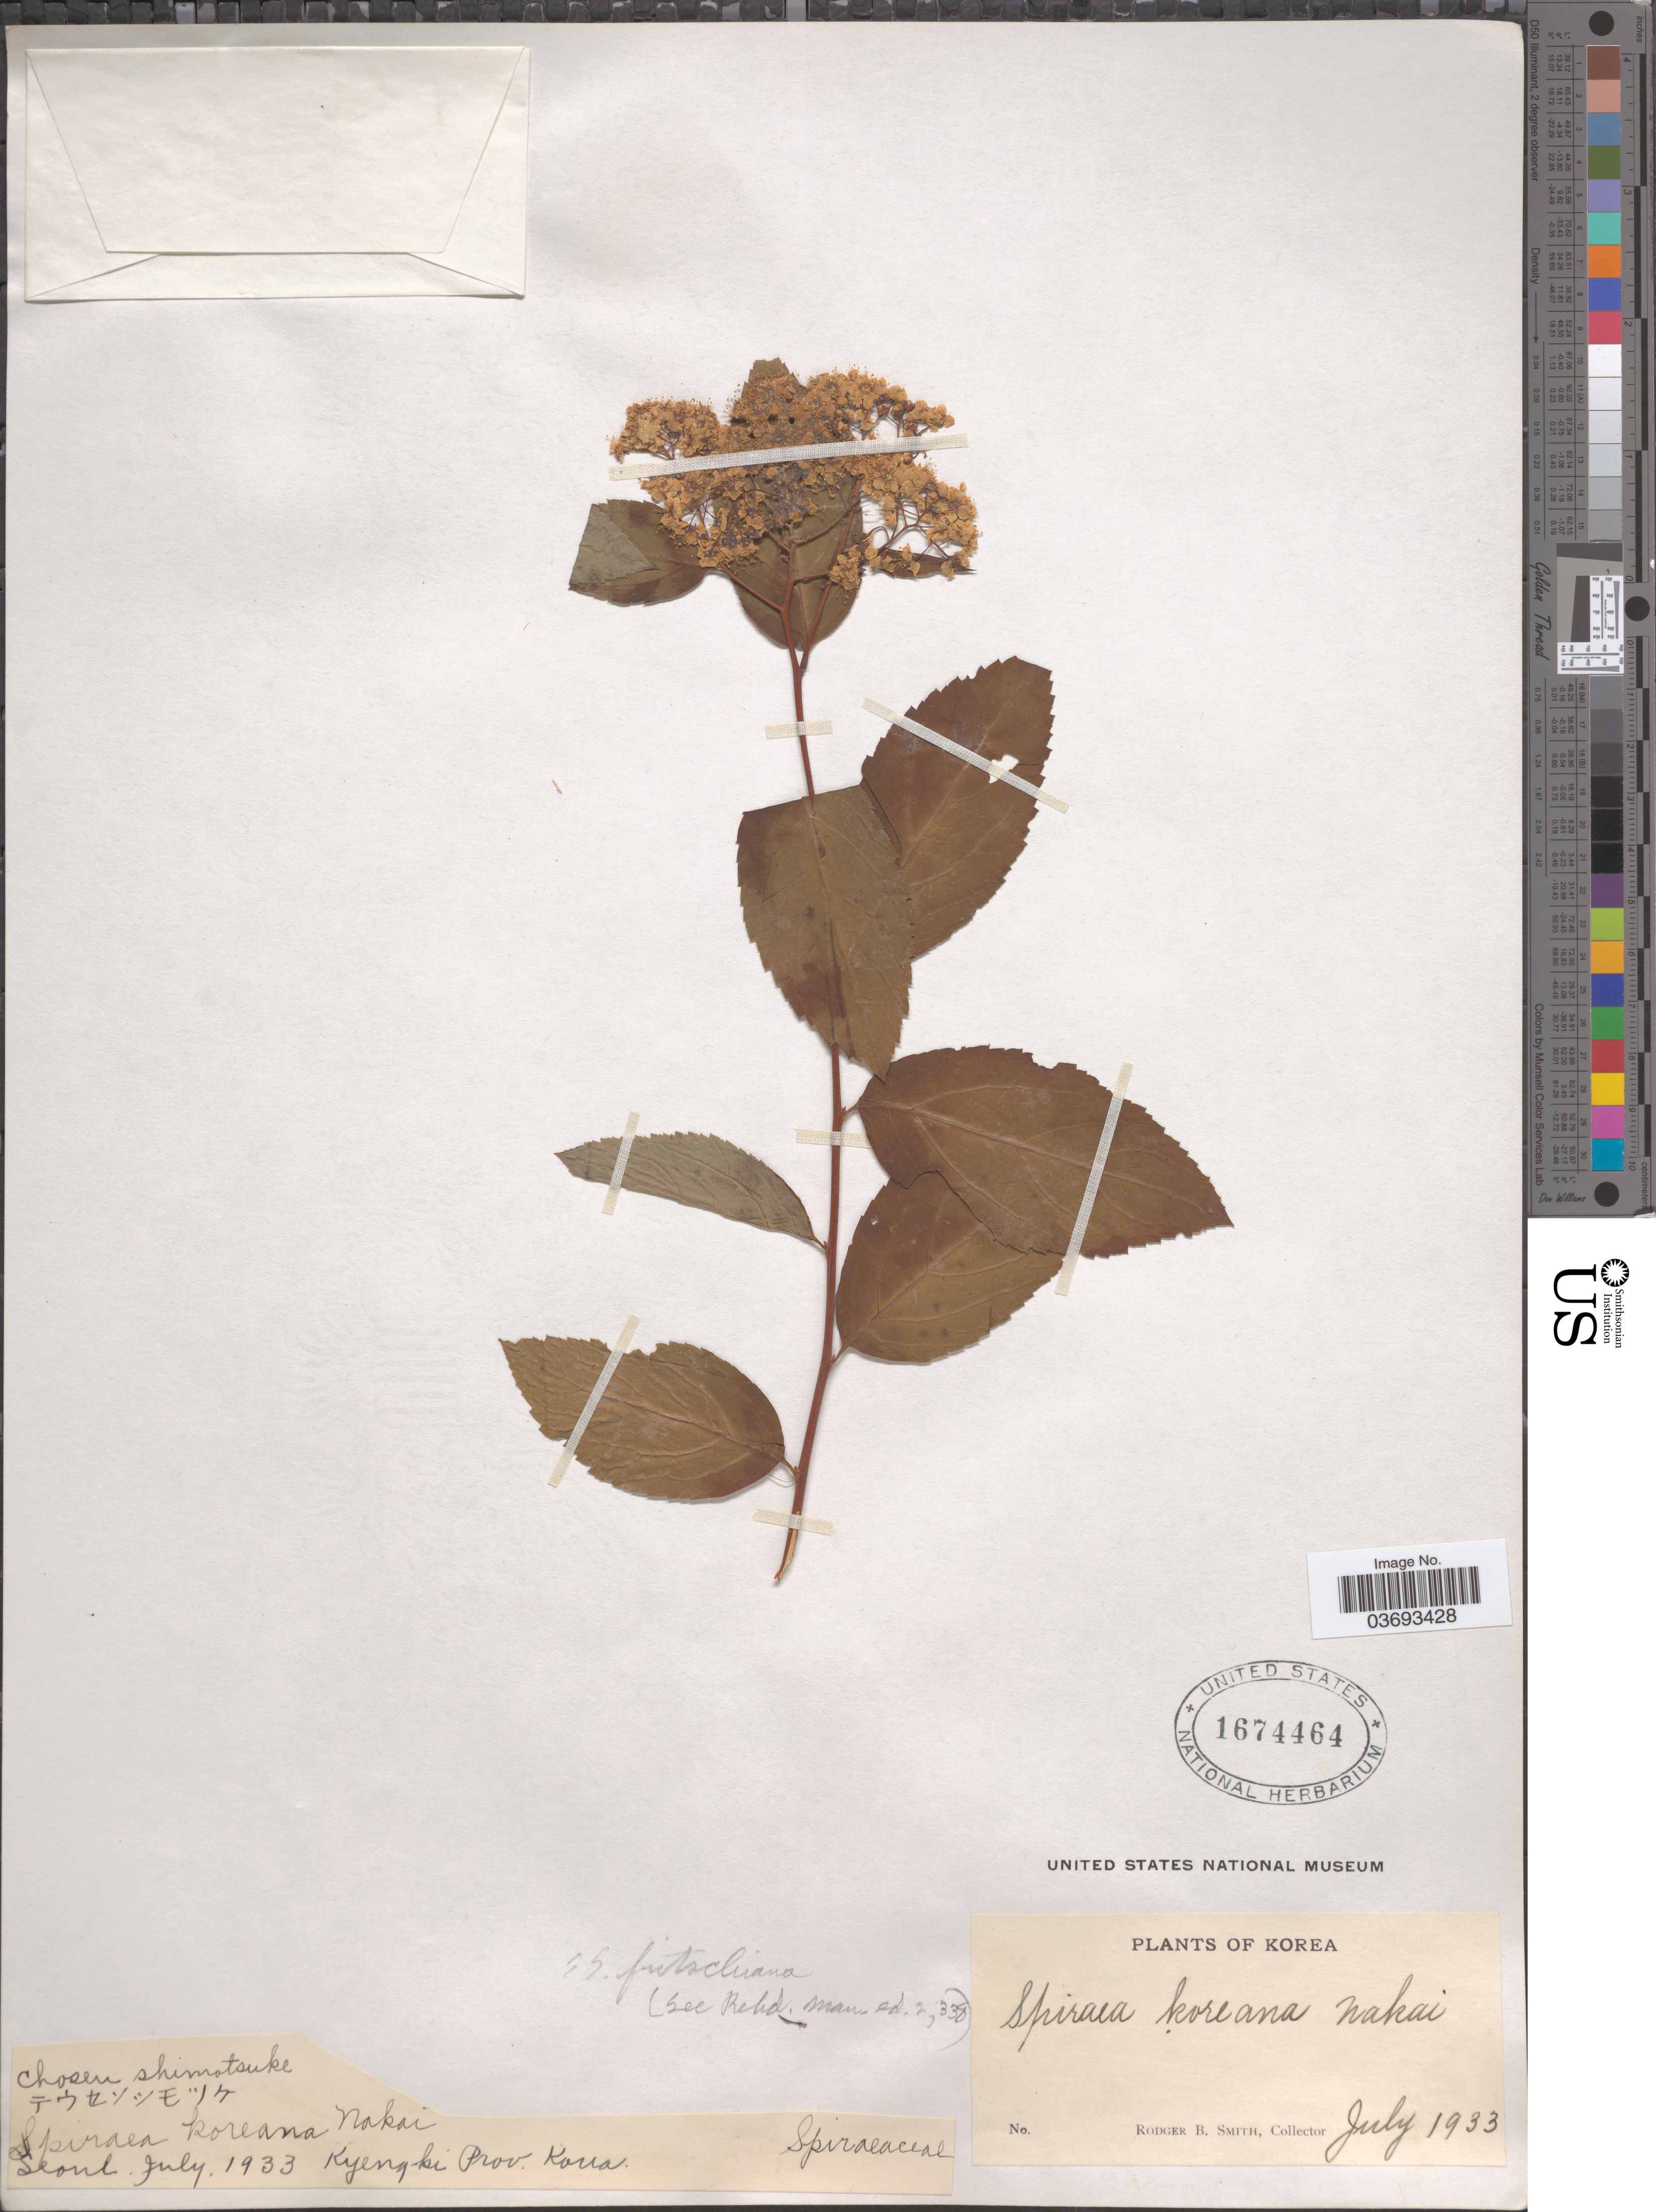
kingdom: Plantae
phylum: Tracheophyta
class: Magnoliopsida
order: Rosales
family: Rosaceae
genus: Spiraea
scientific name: Spiraea fritschiana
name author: C.K. Schneid.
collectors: R. B. Smith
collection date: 1933-07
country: South Korea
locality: Kyengki Prov. Korea.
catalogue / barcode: US 1674464